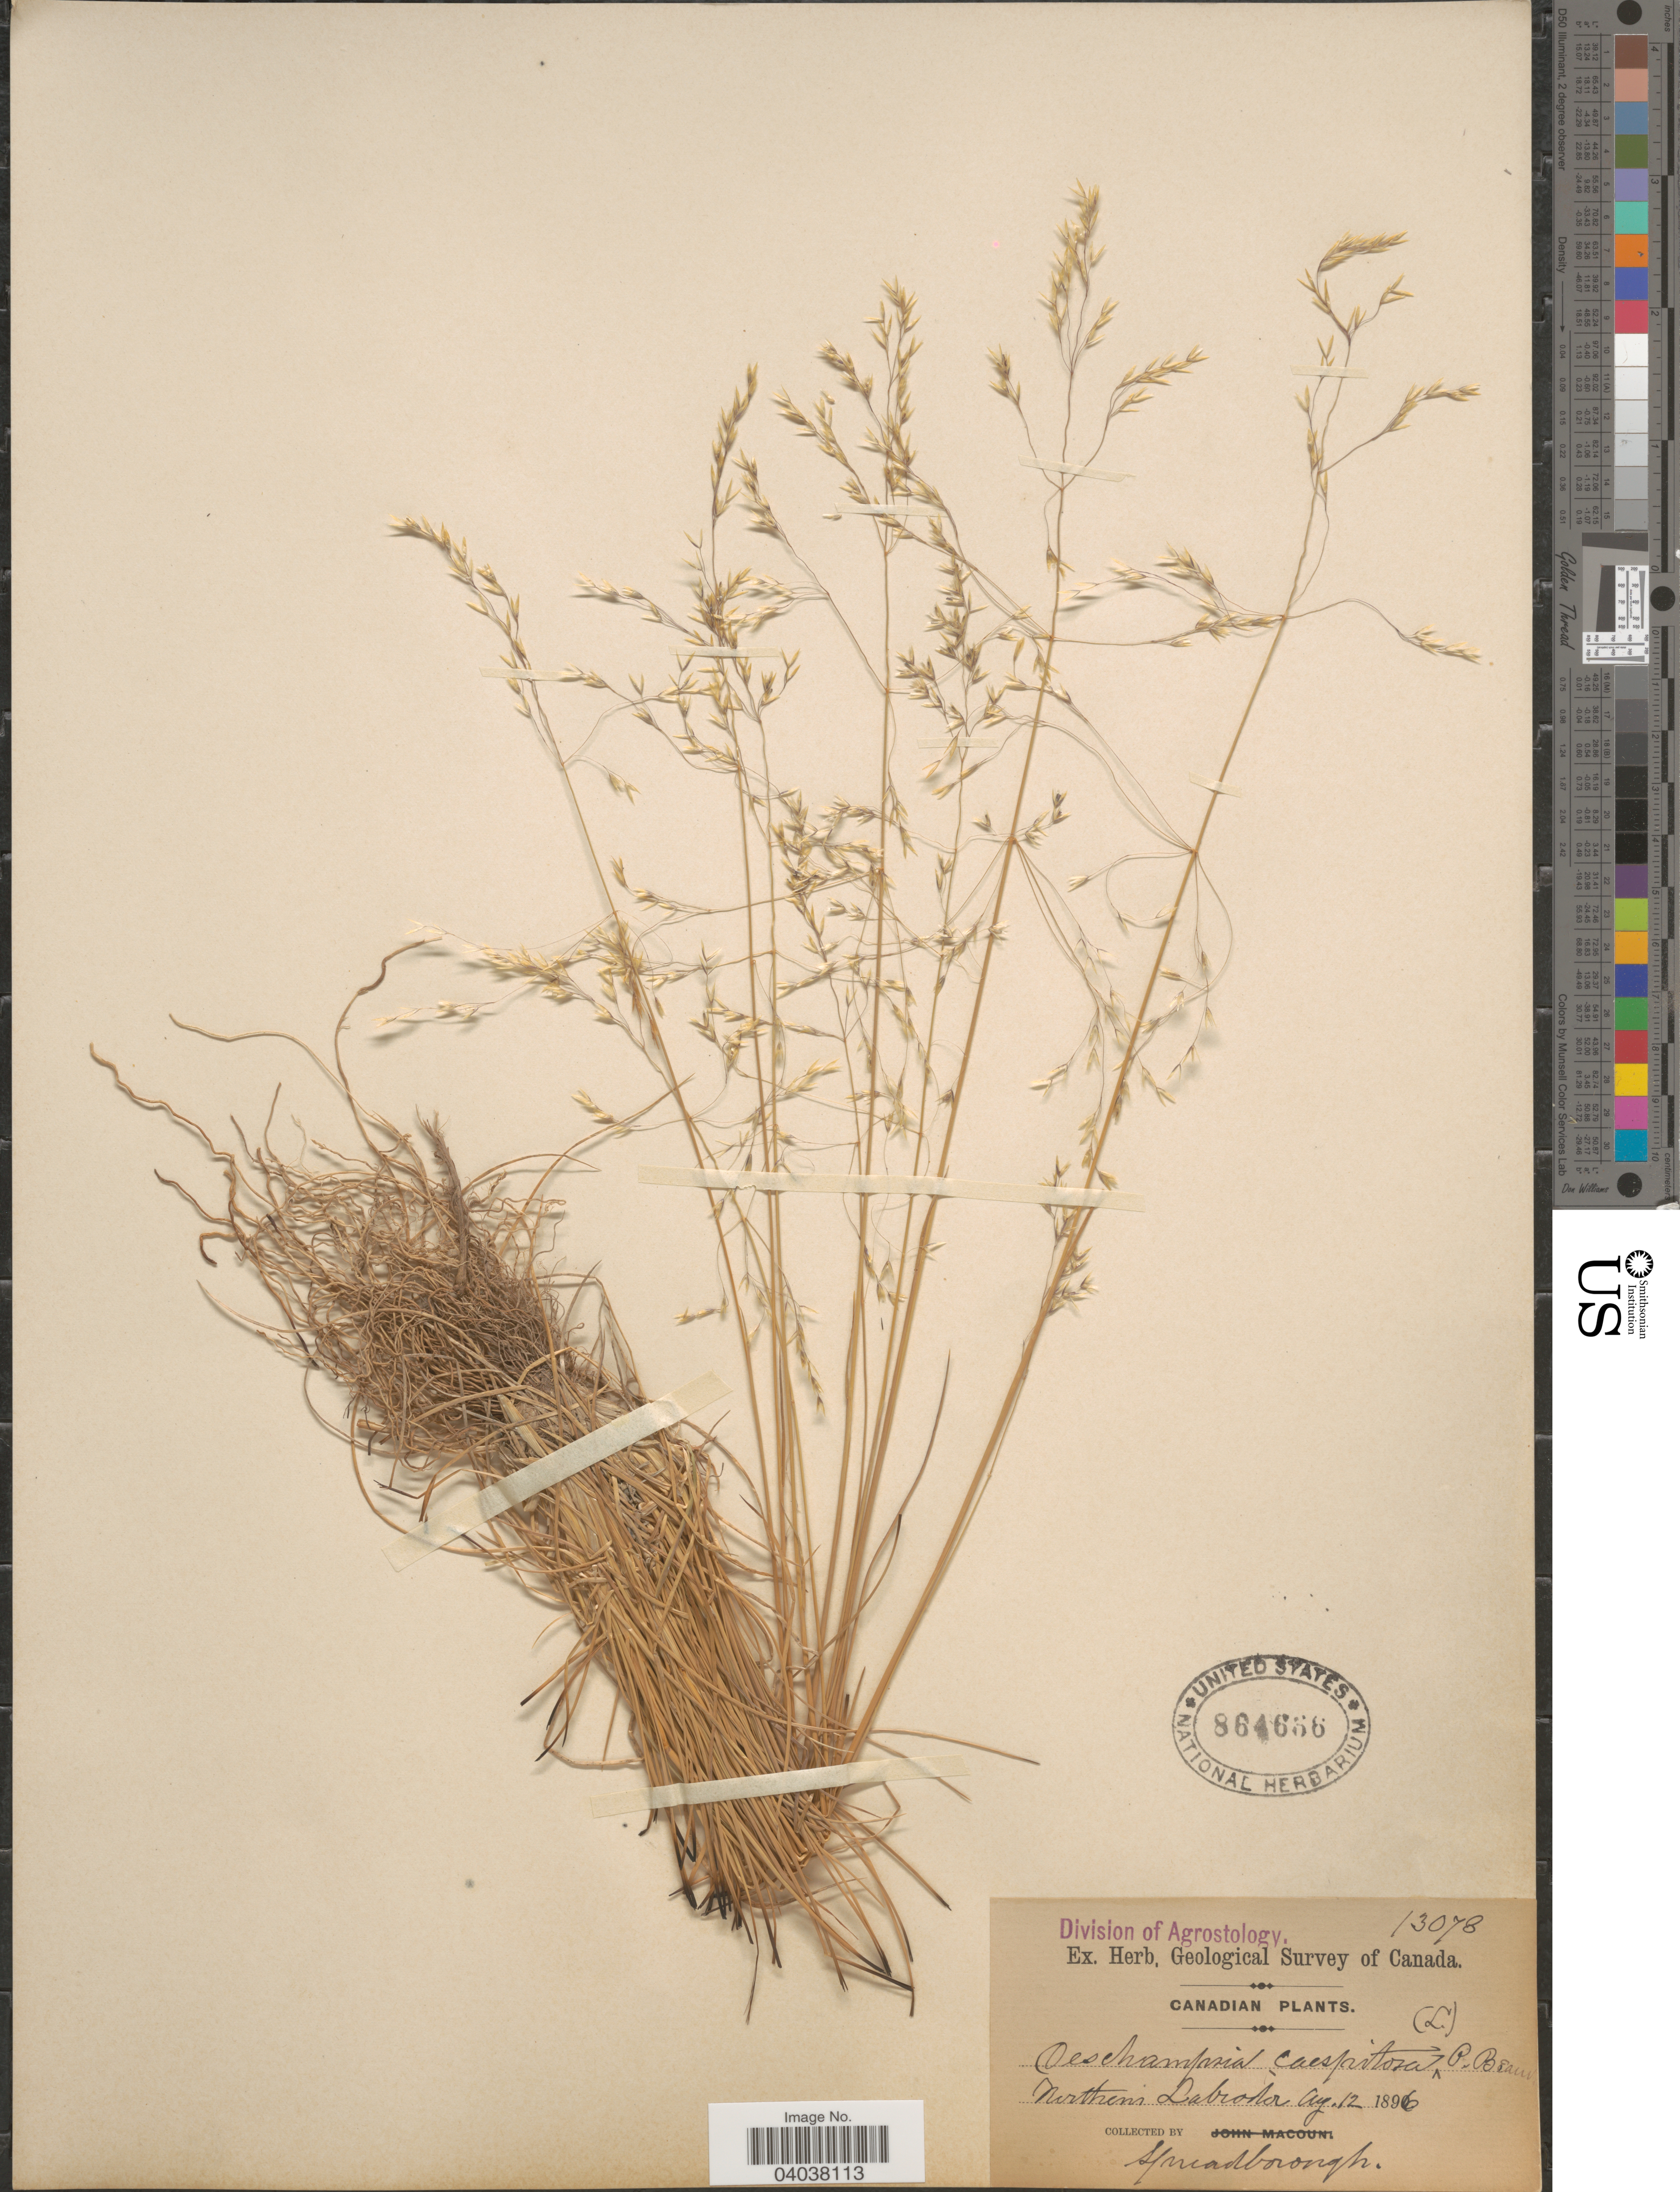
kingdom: Plantae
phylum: Tracheophyta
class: Liliopsida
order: Poales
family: Poaceae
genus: Deschampsia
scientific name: Deschampsia cespitosa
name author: (L.) P. Beauv.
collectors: Spreadborough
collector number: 13078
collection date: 1896-08-12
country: Canada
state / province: Newfoundland and Labrador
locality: Northern Labrador.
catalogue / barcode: US 864666